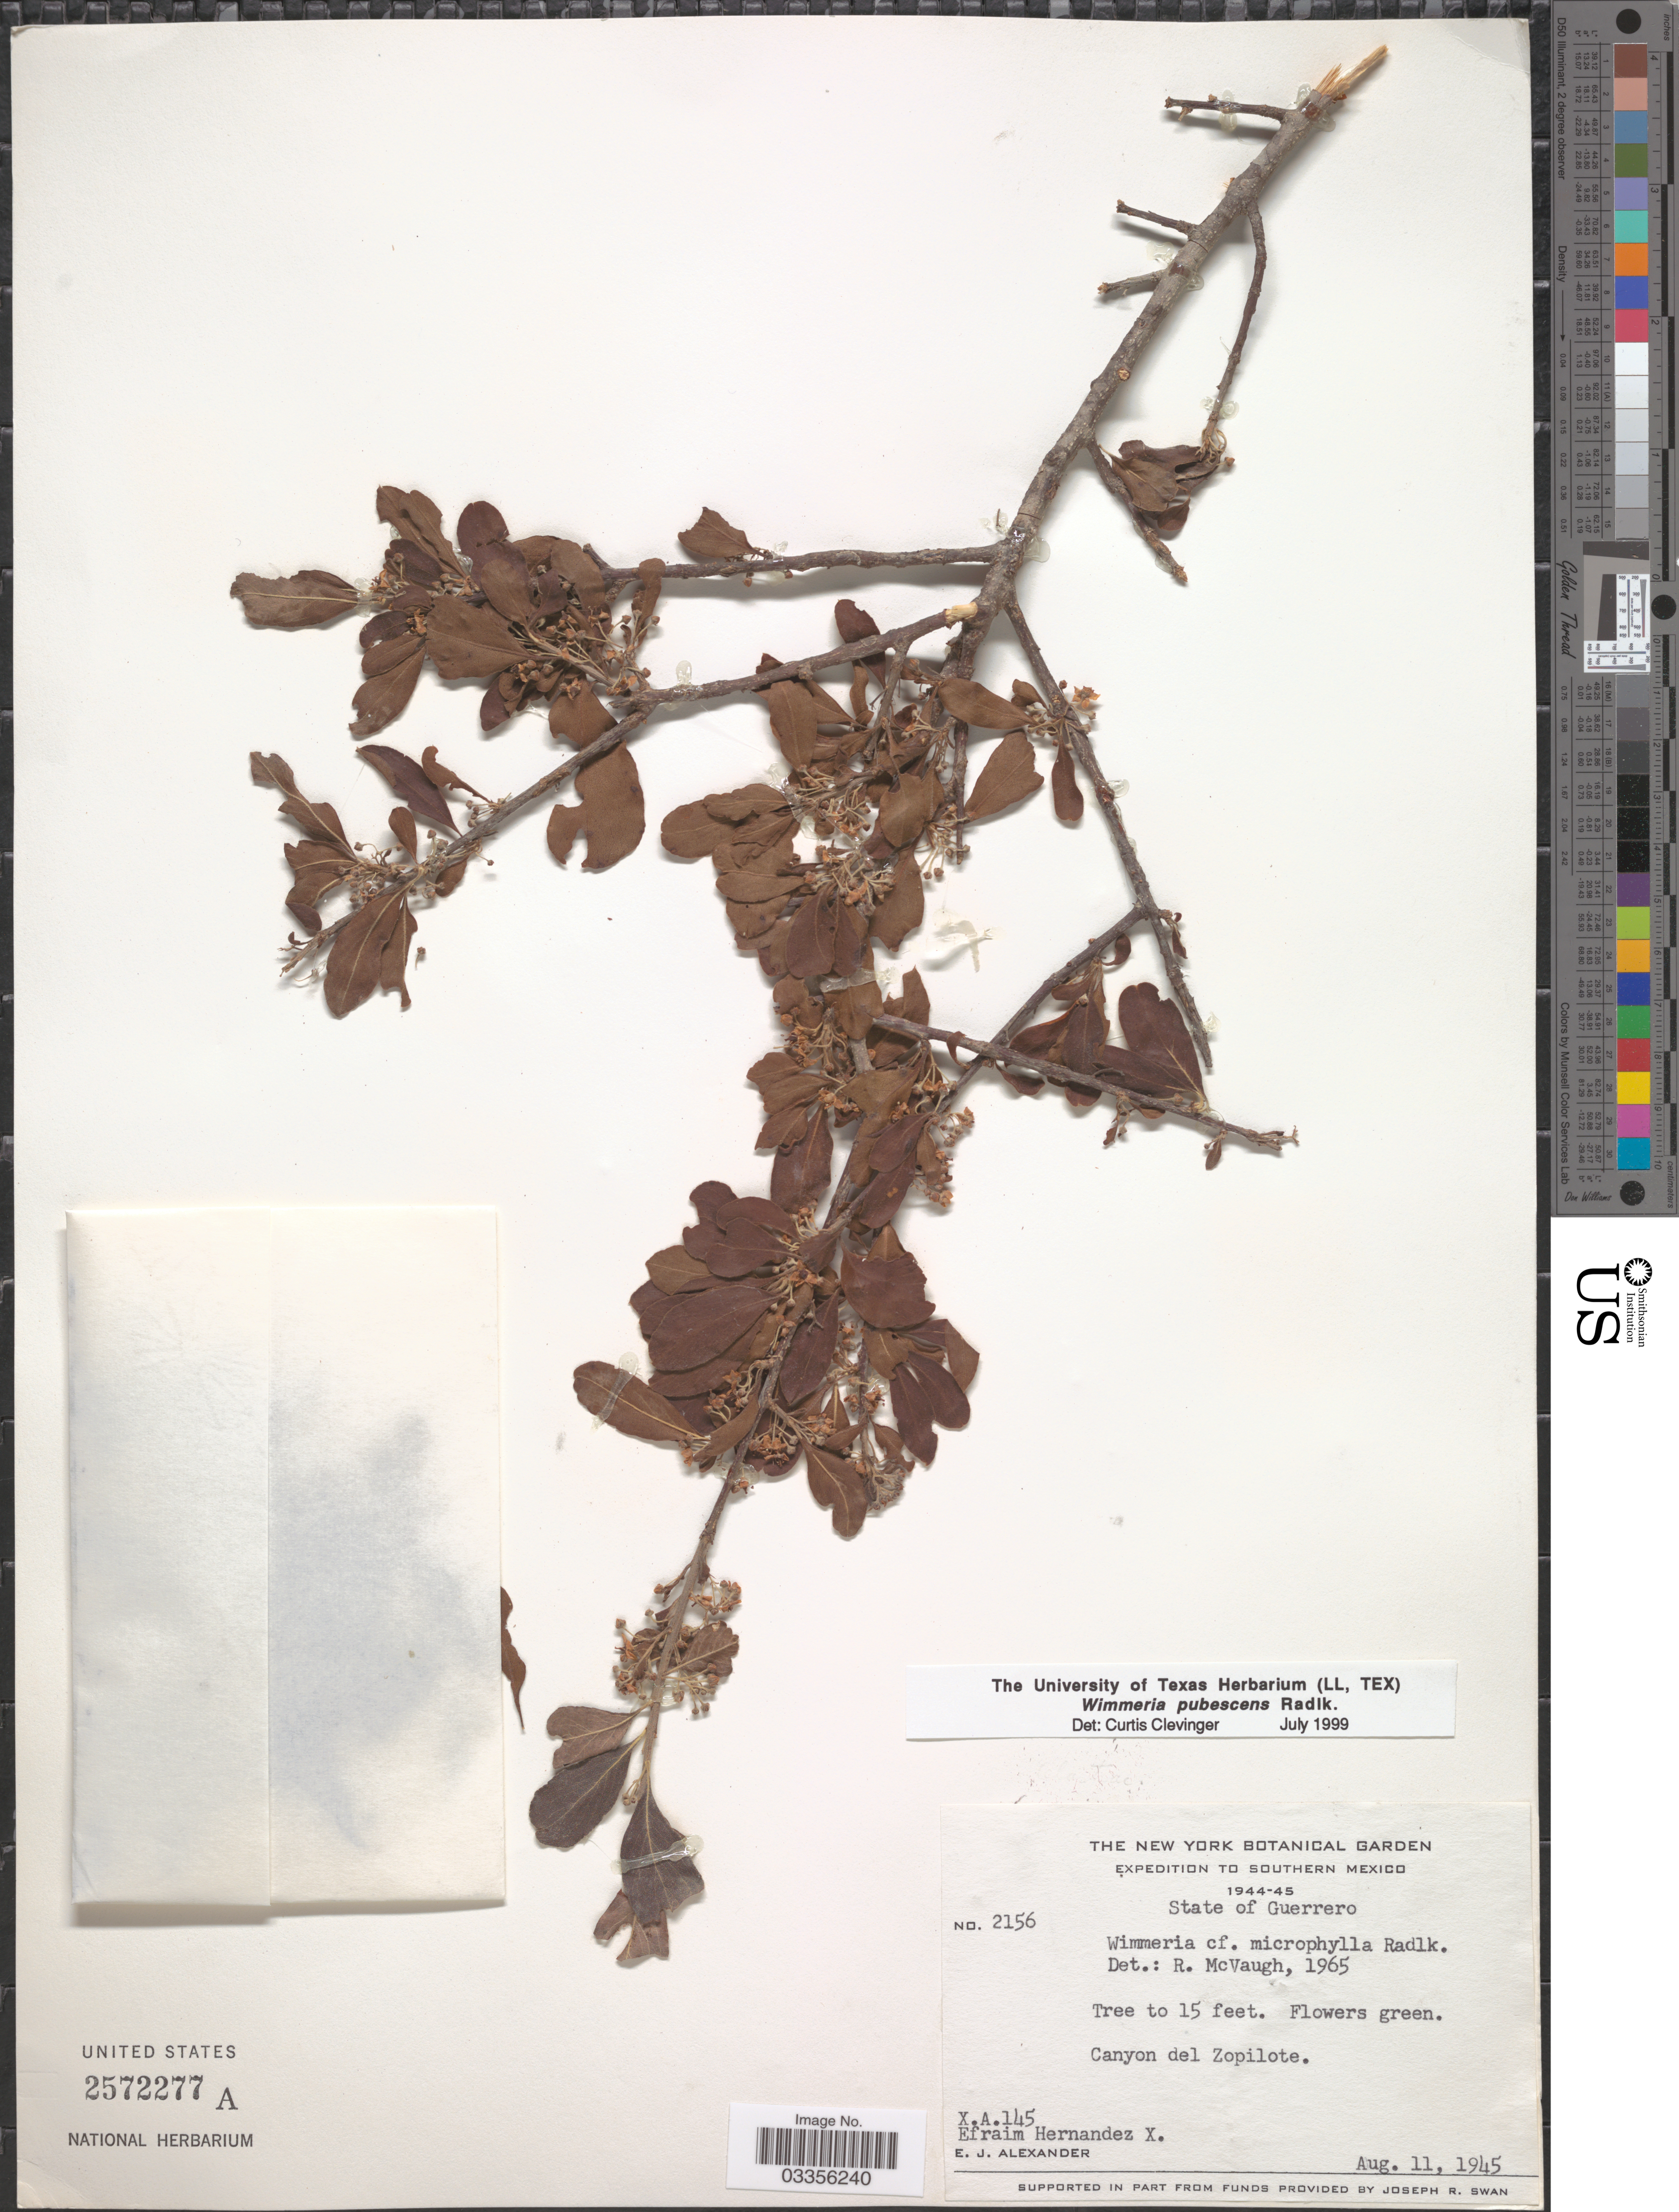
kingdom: Plantae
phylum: Tracheophyta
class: Magnoliopsida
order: Celastrales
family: Celastraceae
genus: Wimmeria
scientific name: Wimmeria pubescens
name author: Radlk.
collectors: E. Hernandez X. & E. J. Alexander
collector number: XA145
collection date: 1945-08-11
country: Mexico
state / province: Guerrero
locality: Southern Mexico. Canyon del Zopilote.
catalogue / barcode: US 2572277A